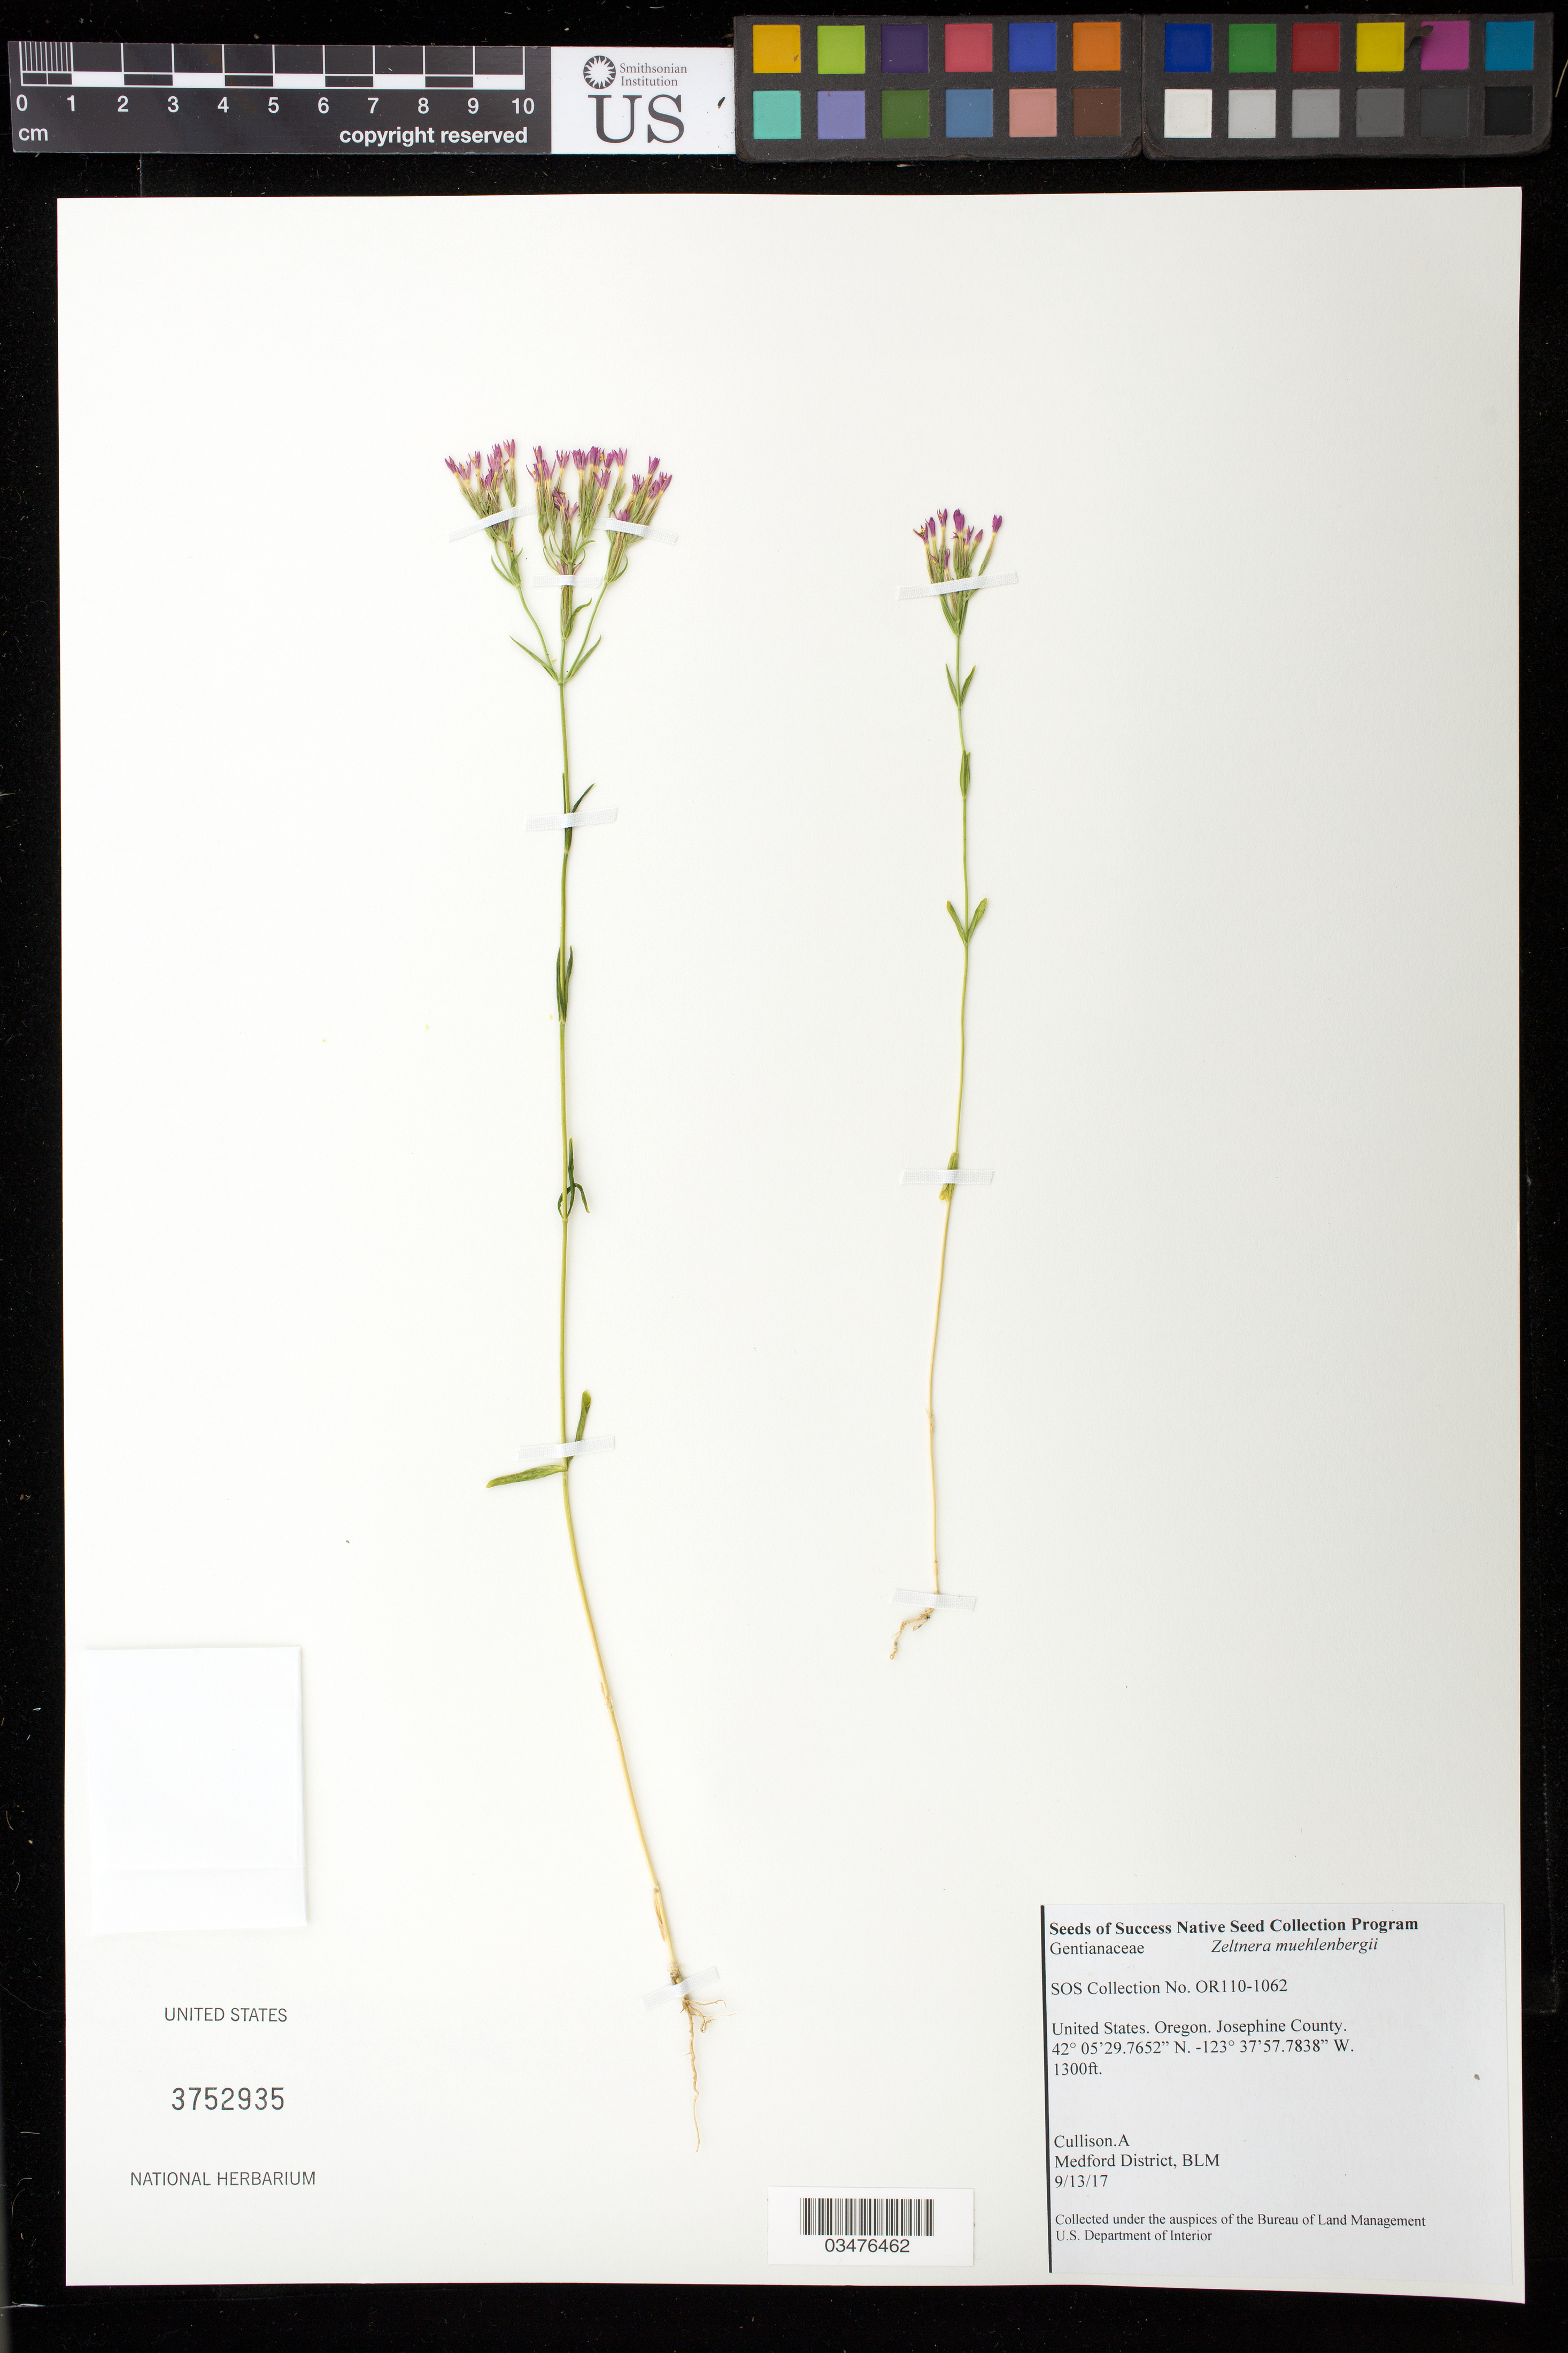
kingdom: Plantae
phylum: Tracheophyta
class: Magnoliopsida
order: Gentianales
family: Gentianaceae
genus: Zeltnera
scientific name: Zeltnera muehlenbergii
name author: (Griseb.) G. Mans.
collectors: A. Cullison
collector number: OR110-1062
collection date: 2017-09-13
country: United States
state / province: Oregon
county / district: Josephine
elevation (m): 396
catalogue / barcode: US 3752935